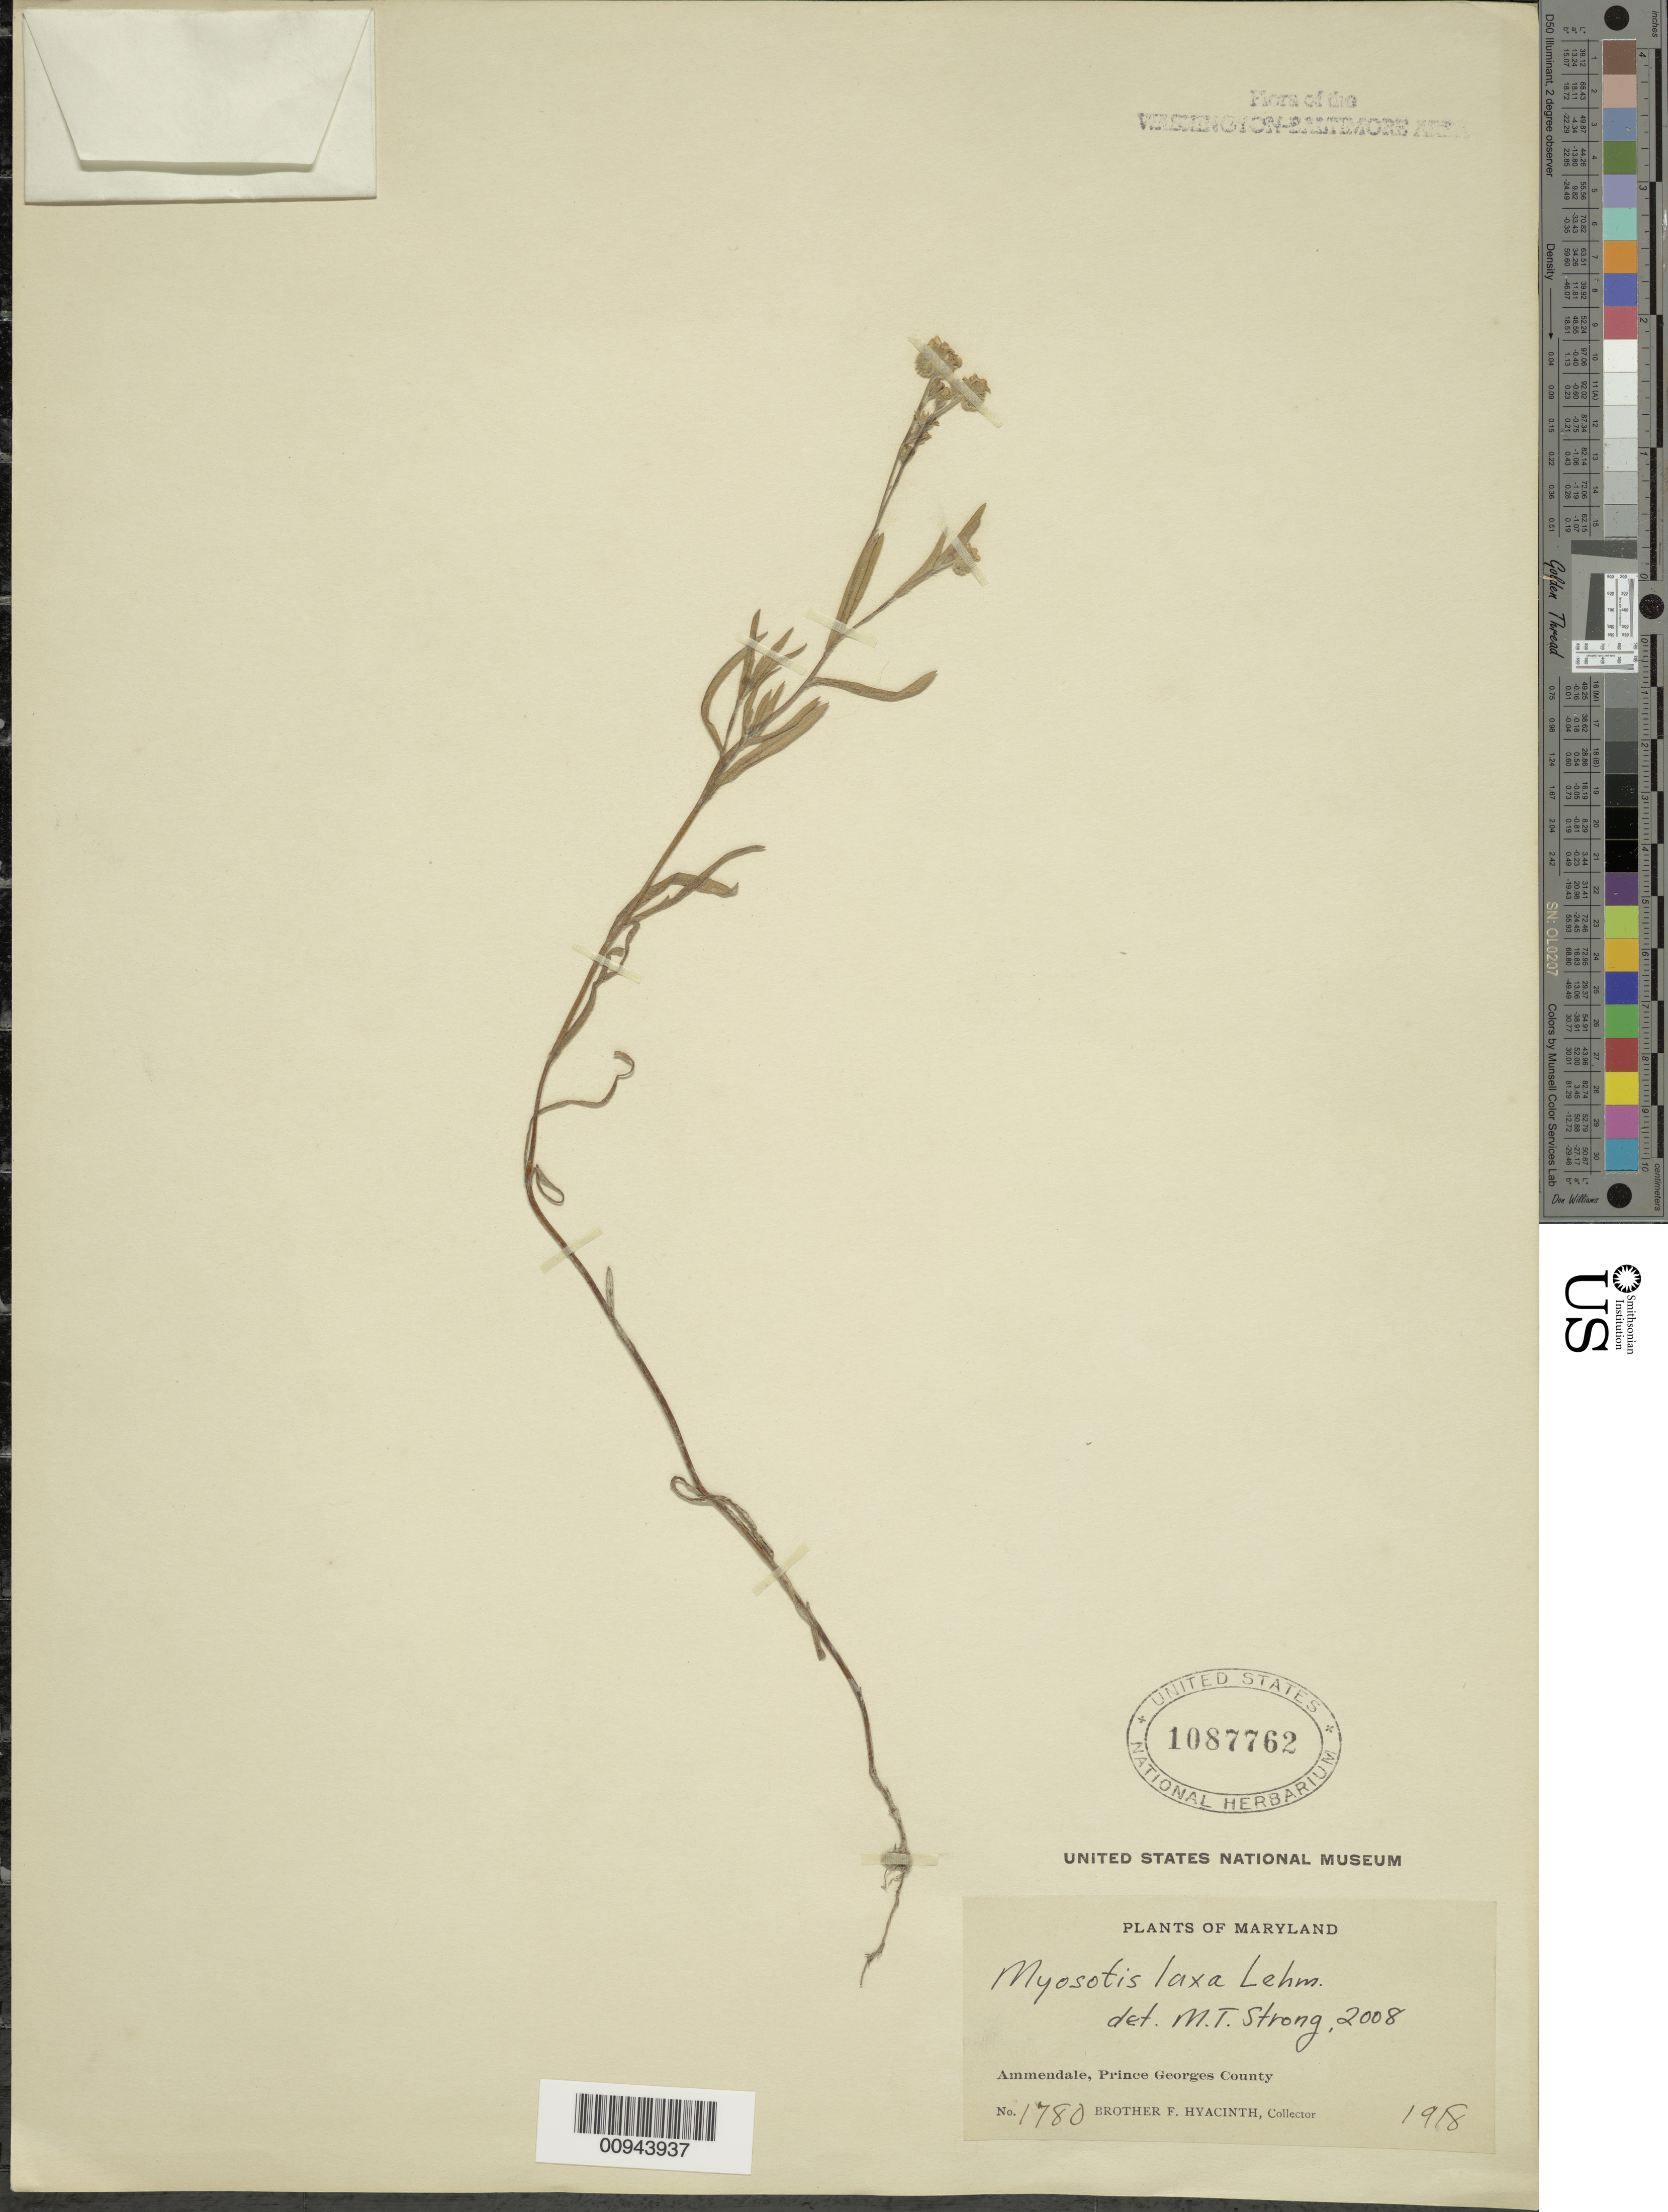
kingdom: Plantae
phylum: Tracheophyta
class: Magnoliopsida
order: Boraginales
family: Boraginaceae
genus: Myosotis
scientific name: Myosotis laxa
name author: F. Lehm.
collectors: F. Hyacinth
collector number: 1780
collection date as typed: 1918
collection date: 1918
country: United States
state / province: Maryland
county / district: Prince George's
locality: Ammendale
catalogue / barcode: US 1087762